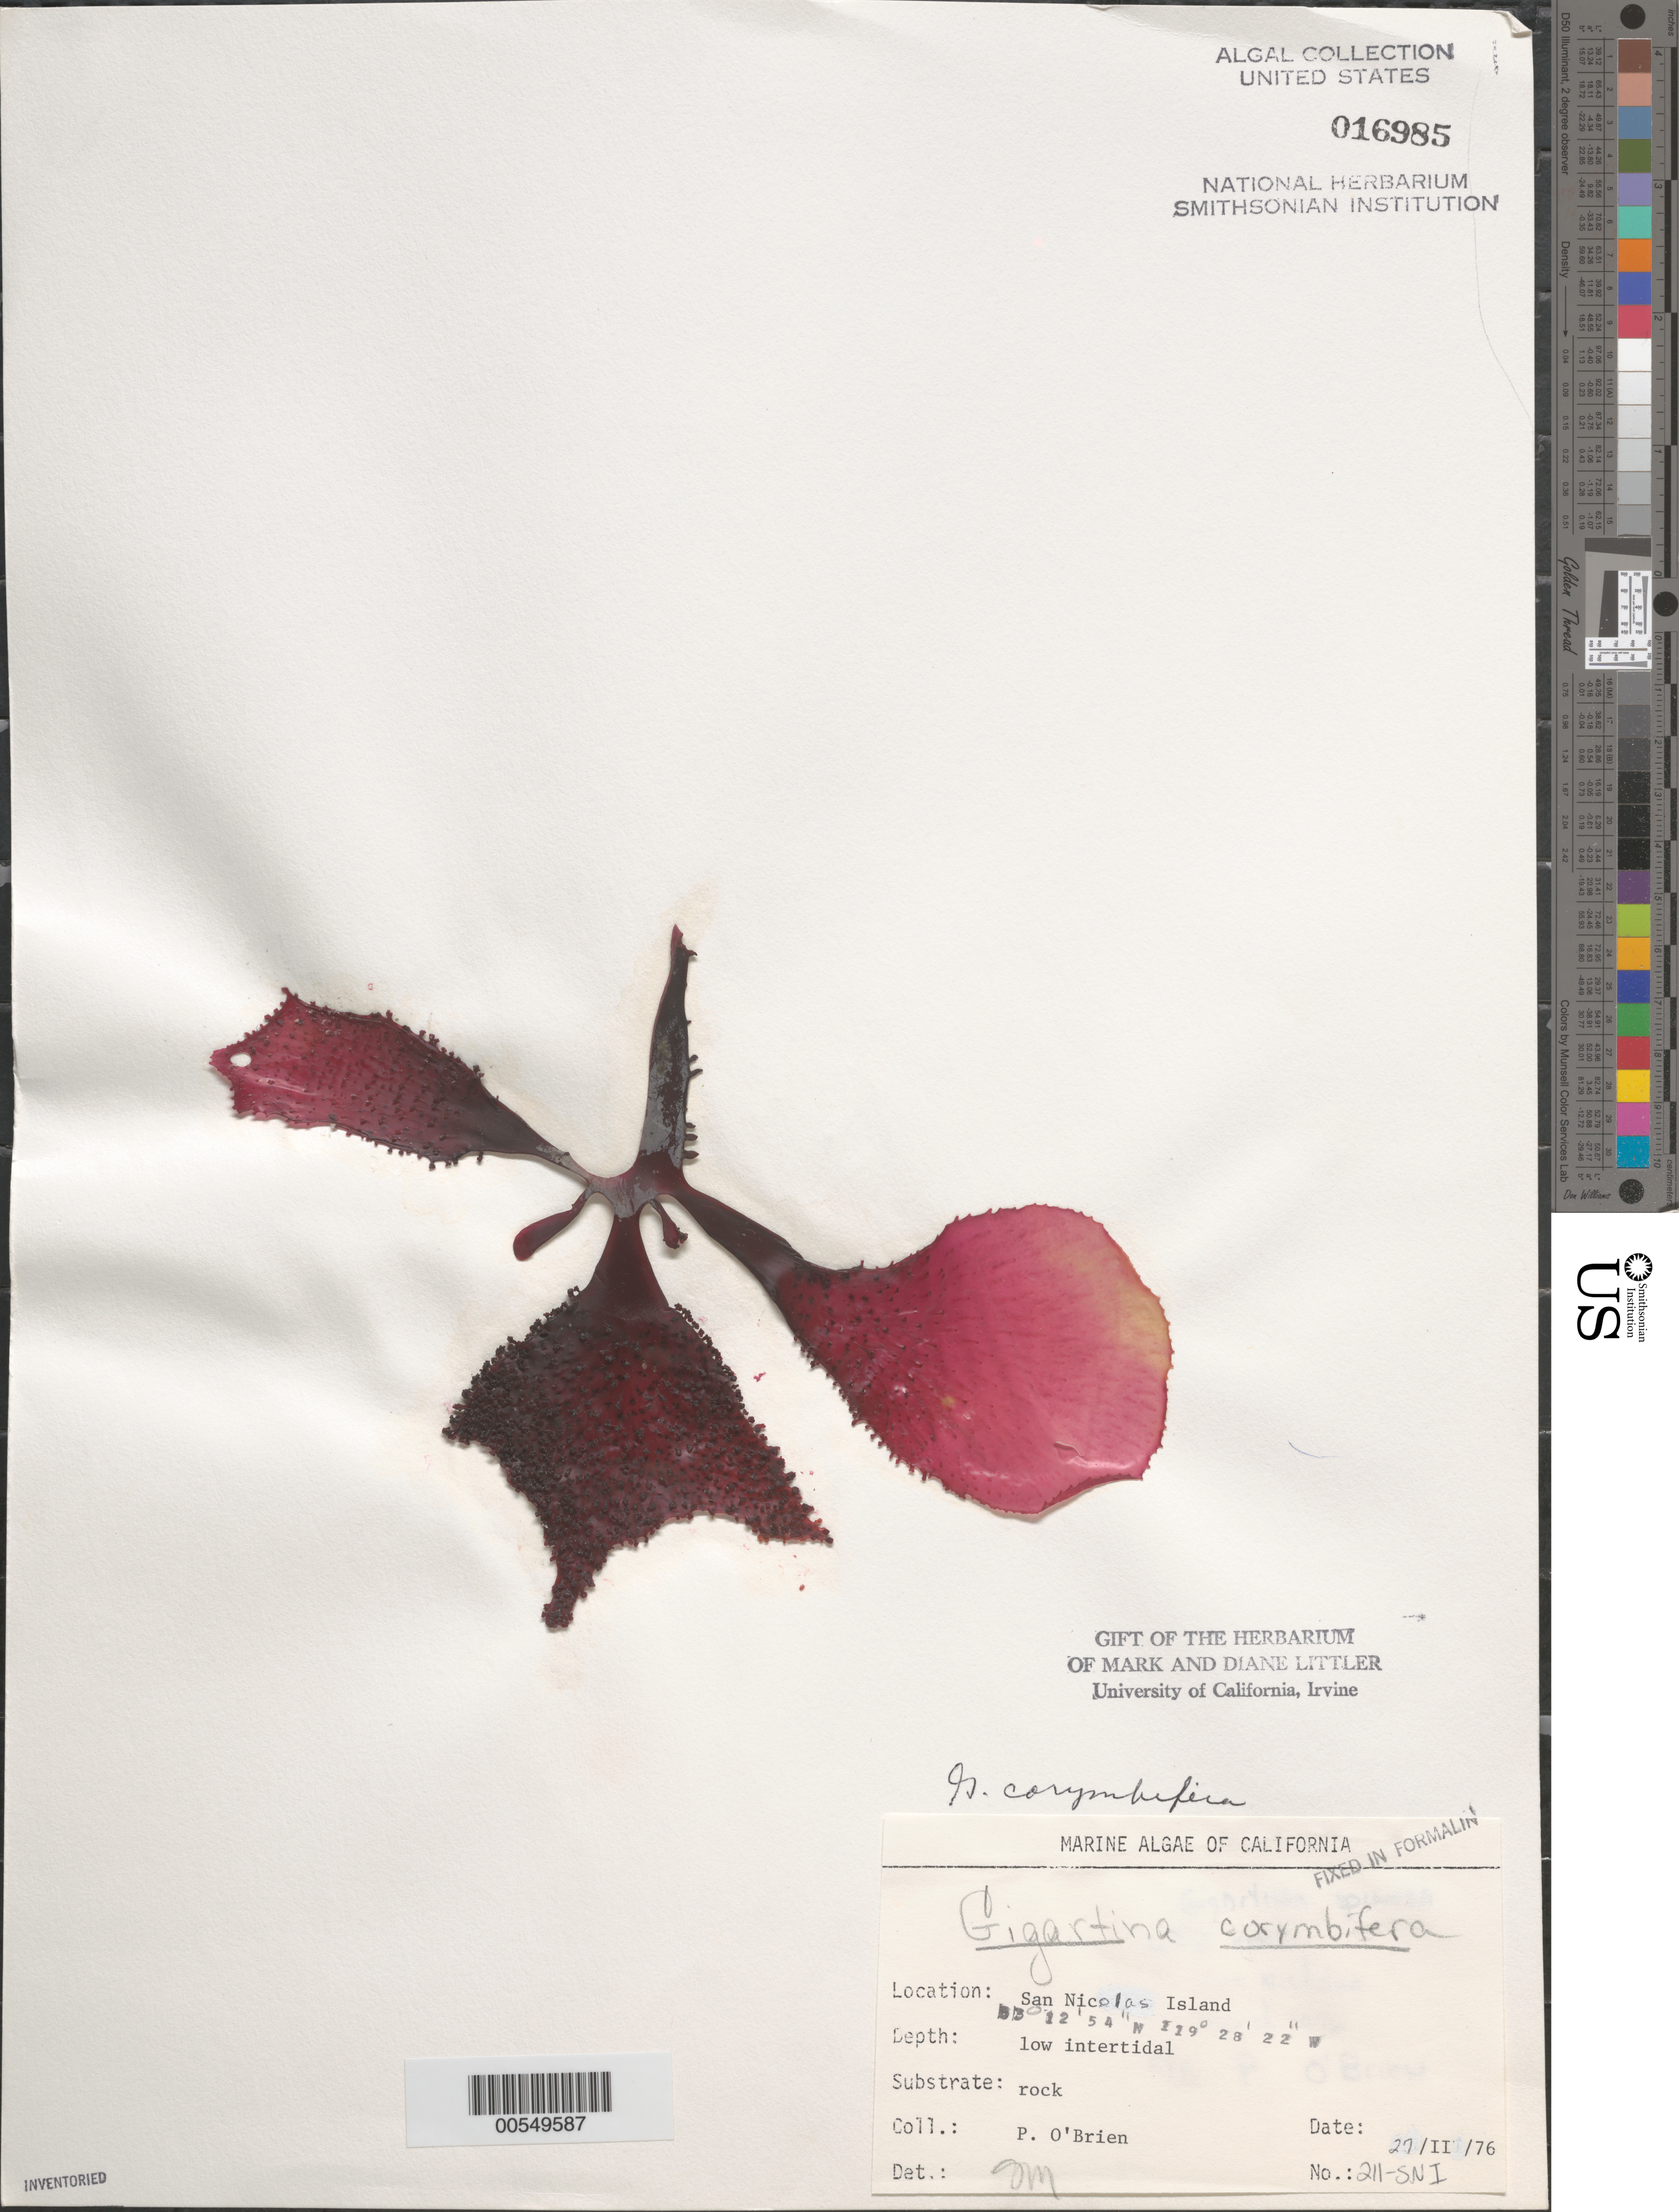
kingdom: Plantae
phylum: Rhodophyta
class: Florideophyceae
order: Gigartinales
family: Gigartinaceae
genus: Chondracanthus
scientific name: Chondracanthus corymbiferus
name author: (Kütz.) Guiry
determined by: Algae name updating Project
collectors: P. O'Brien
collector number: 211-sni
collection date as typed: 27 Feb 1976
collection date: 1976-02-27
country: United States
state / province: California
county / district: Santa Barbara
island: San Nicolas Island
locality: Dutch Harbor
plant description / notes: BLM-SOCALBIGHT Rocky Intertidal Survey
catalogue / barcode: US 16985